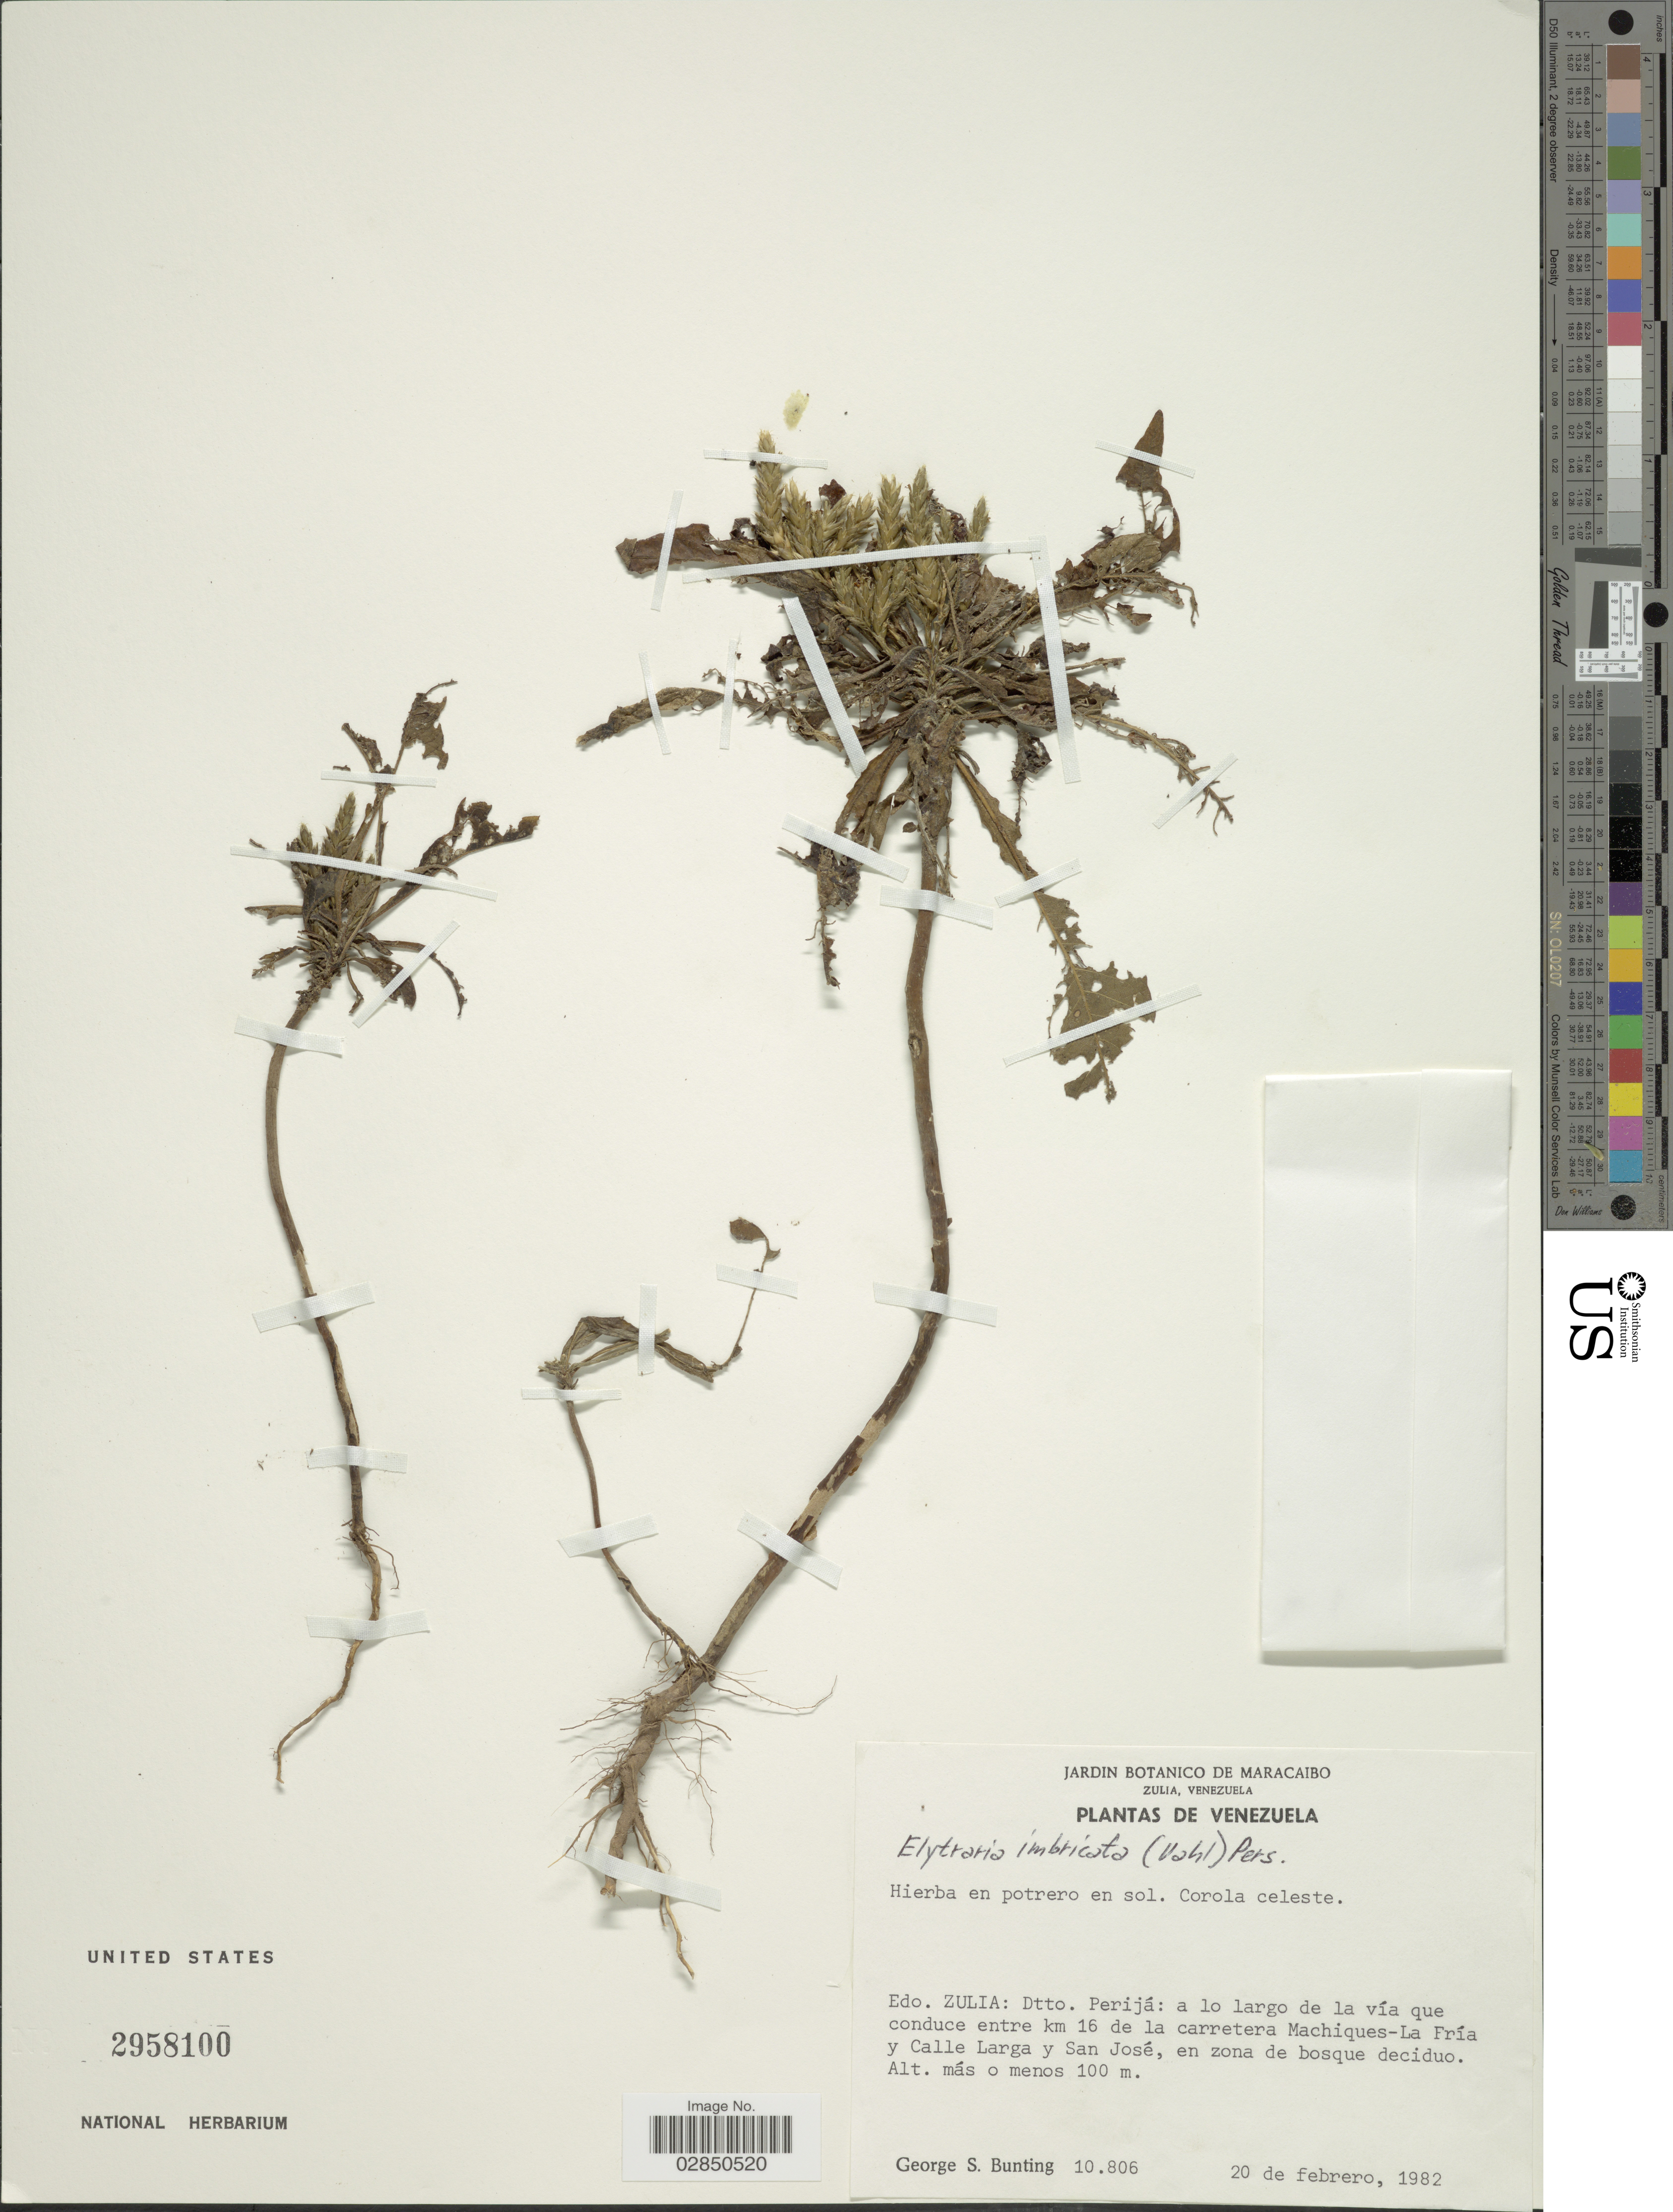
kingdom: Plantae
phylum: Tracheophyta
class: Magnoliopsida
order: Lamiales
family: Acanthaceae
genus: Elytraria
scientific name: Elytraria imbricata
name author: (Vahl) Pers.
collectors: G. S. Bunting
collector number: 10806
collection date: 1982-02-20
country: Venezuela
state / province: Zulia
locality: Dtto. Perijá: a lo largo de la vía que conduce entre km 16 de la carretera Machiques-La Fría y Calle Larga y San José.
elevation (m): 0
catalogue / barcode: US 2958100